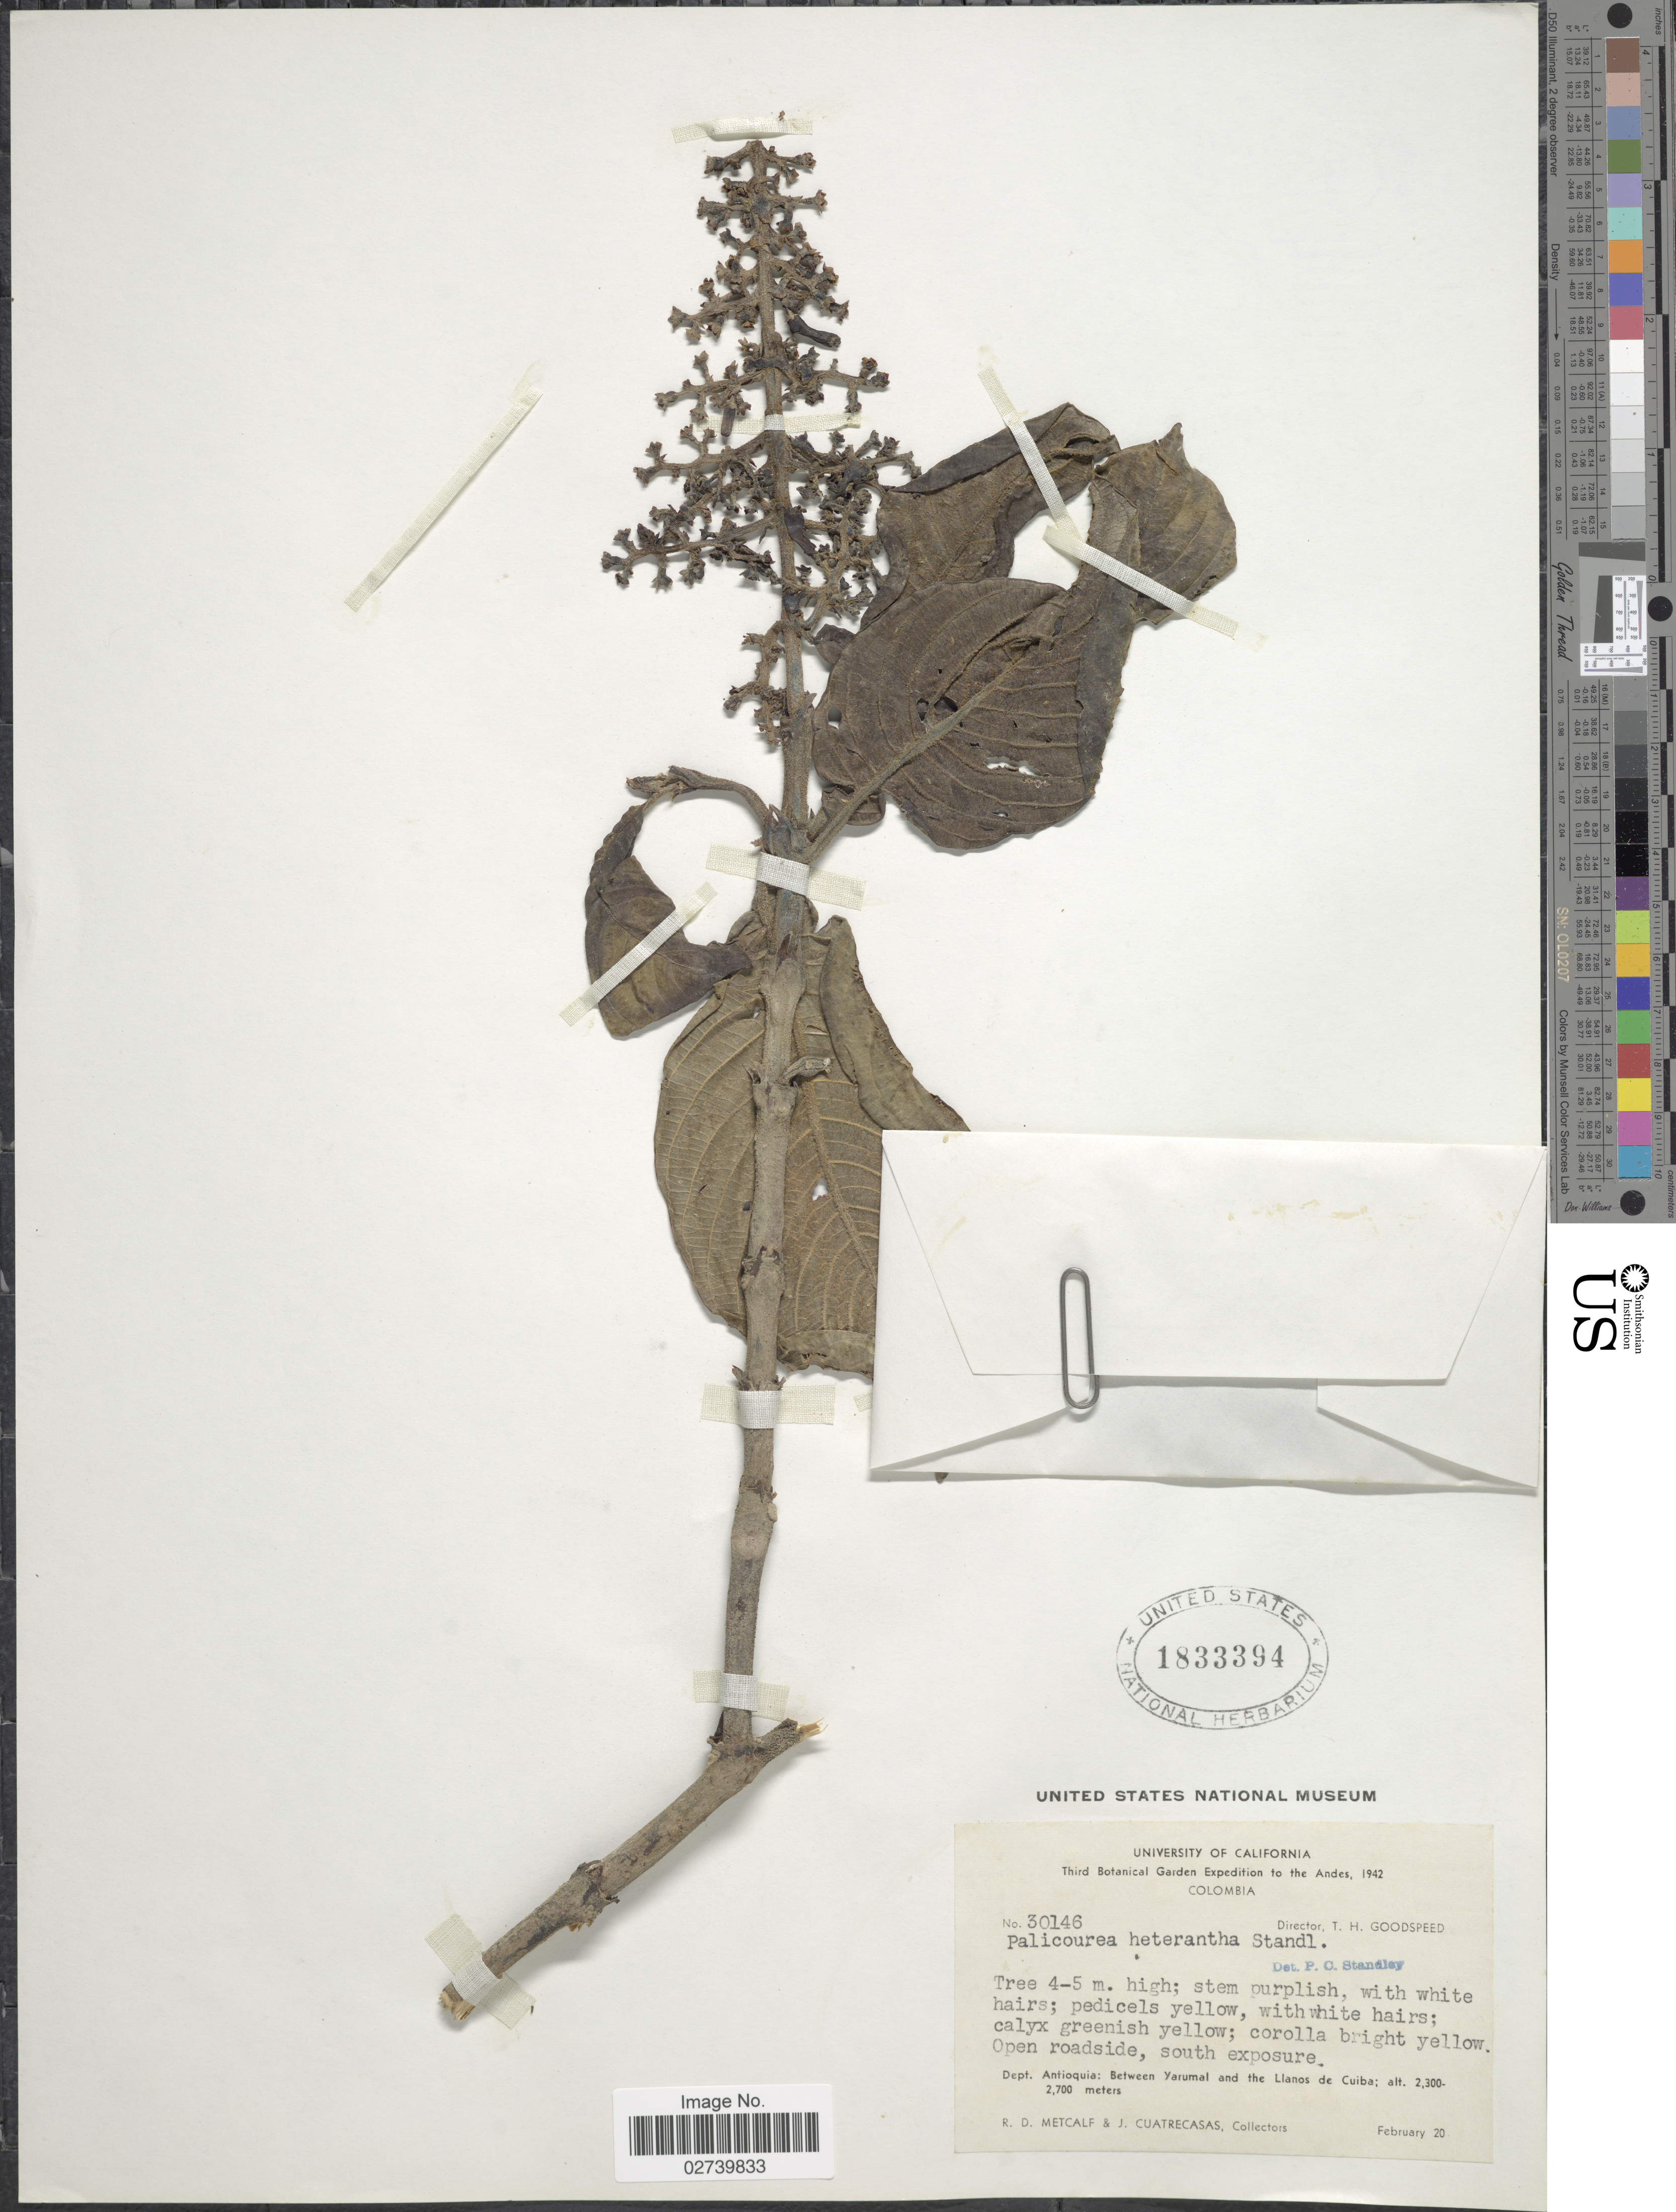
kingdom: Plantae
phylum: Tracheophyta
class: Magnoliopsida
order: Gentianales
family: Rubiaceae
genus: Palicourea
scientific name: Palicourea heterantha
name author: Standl.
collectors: R. D. Metcalf & J. Cuatrecasas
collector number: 30146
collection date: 1942-02-20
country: Colombia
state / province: Antioquia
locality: Andes. Between Yarumal and the Llanos de Cuba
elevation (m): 2300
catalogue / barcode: US 1833394